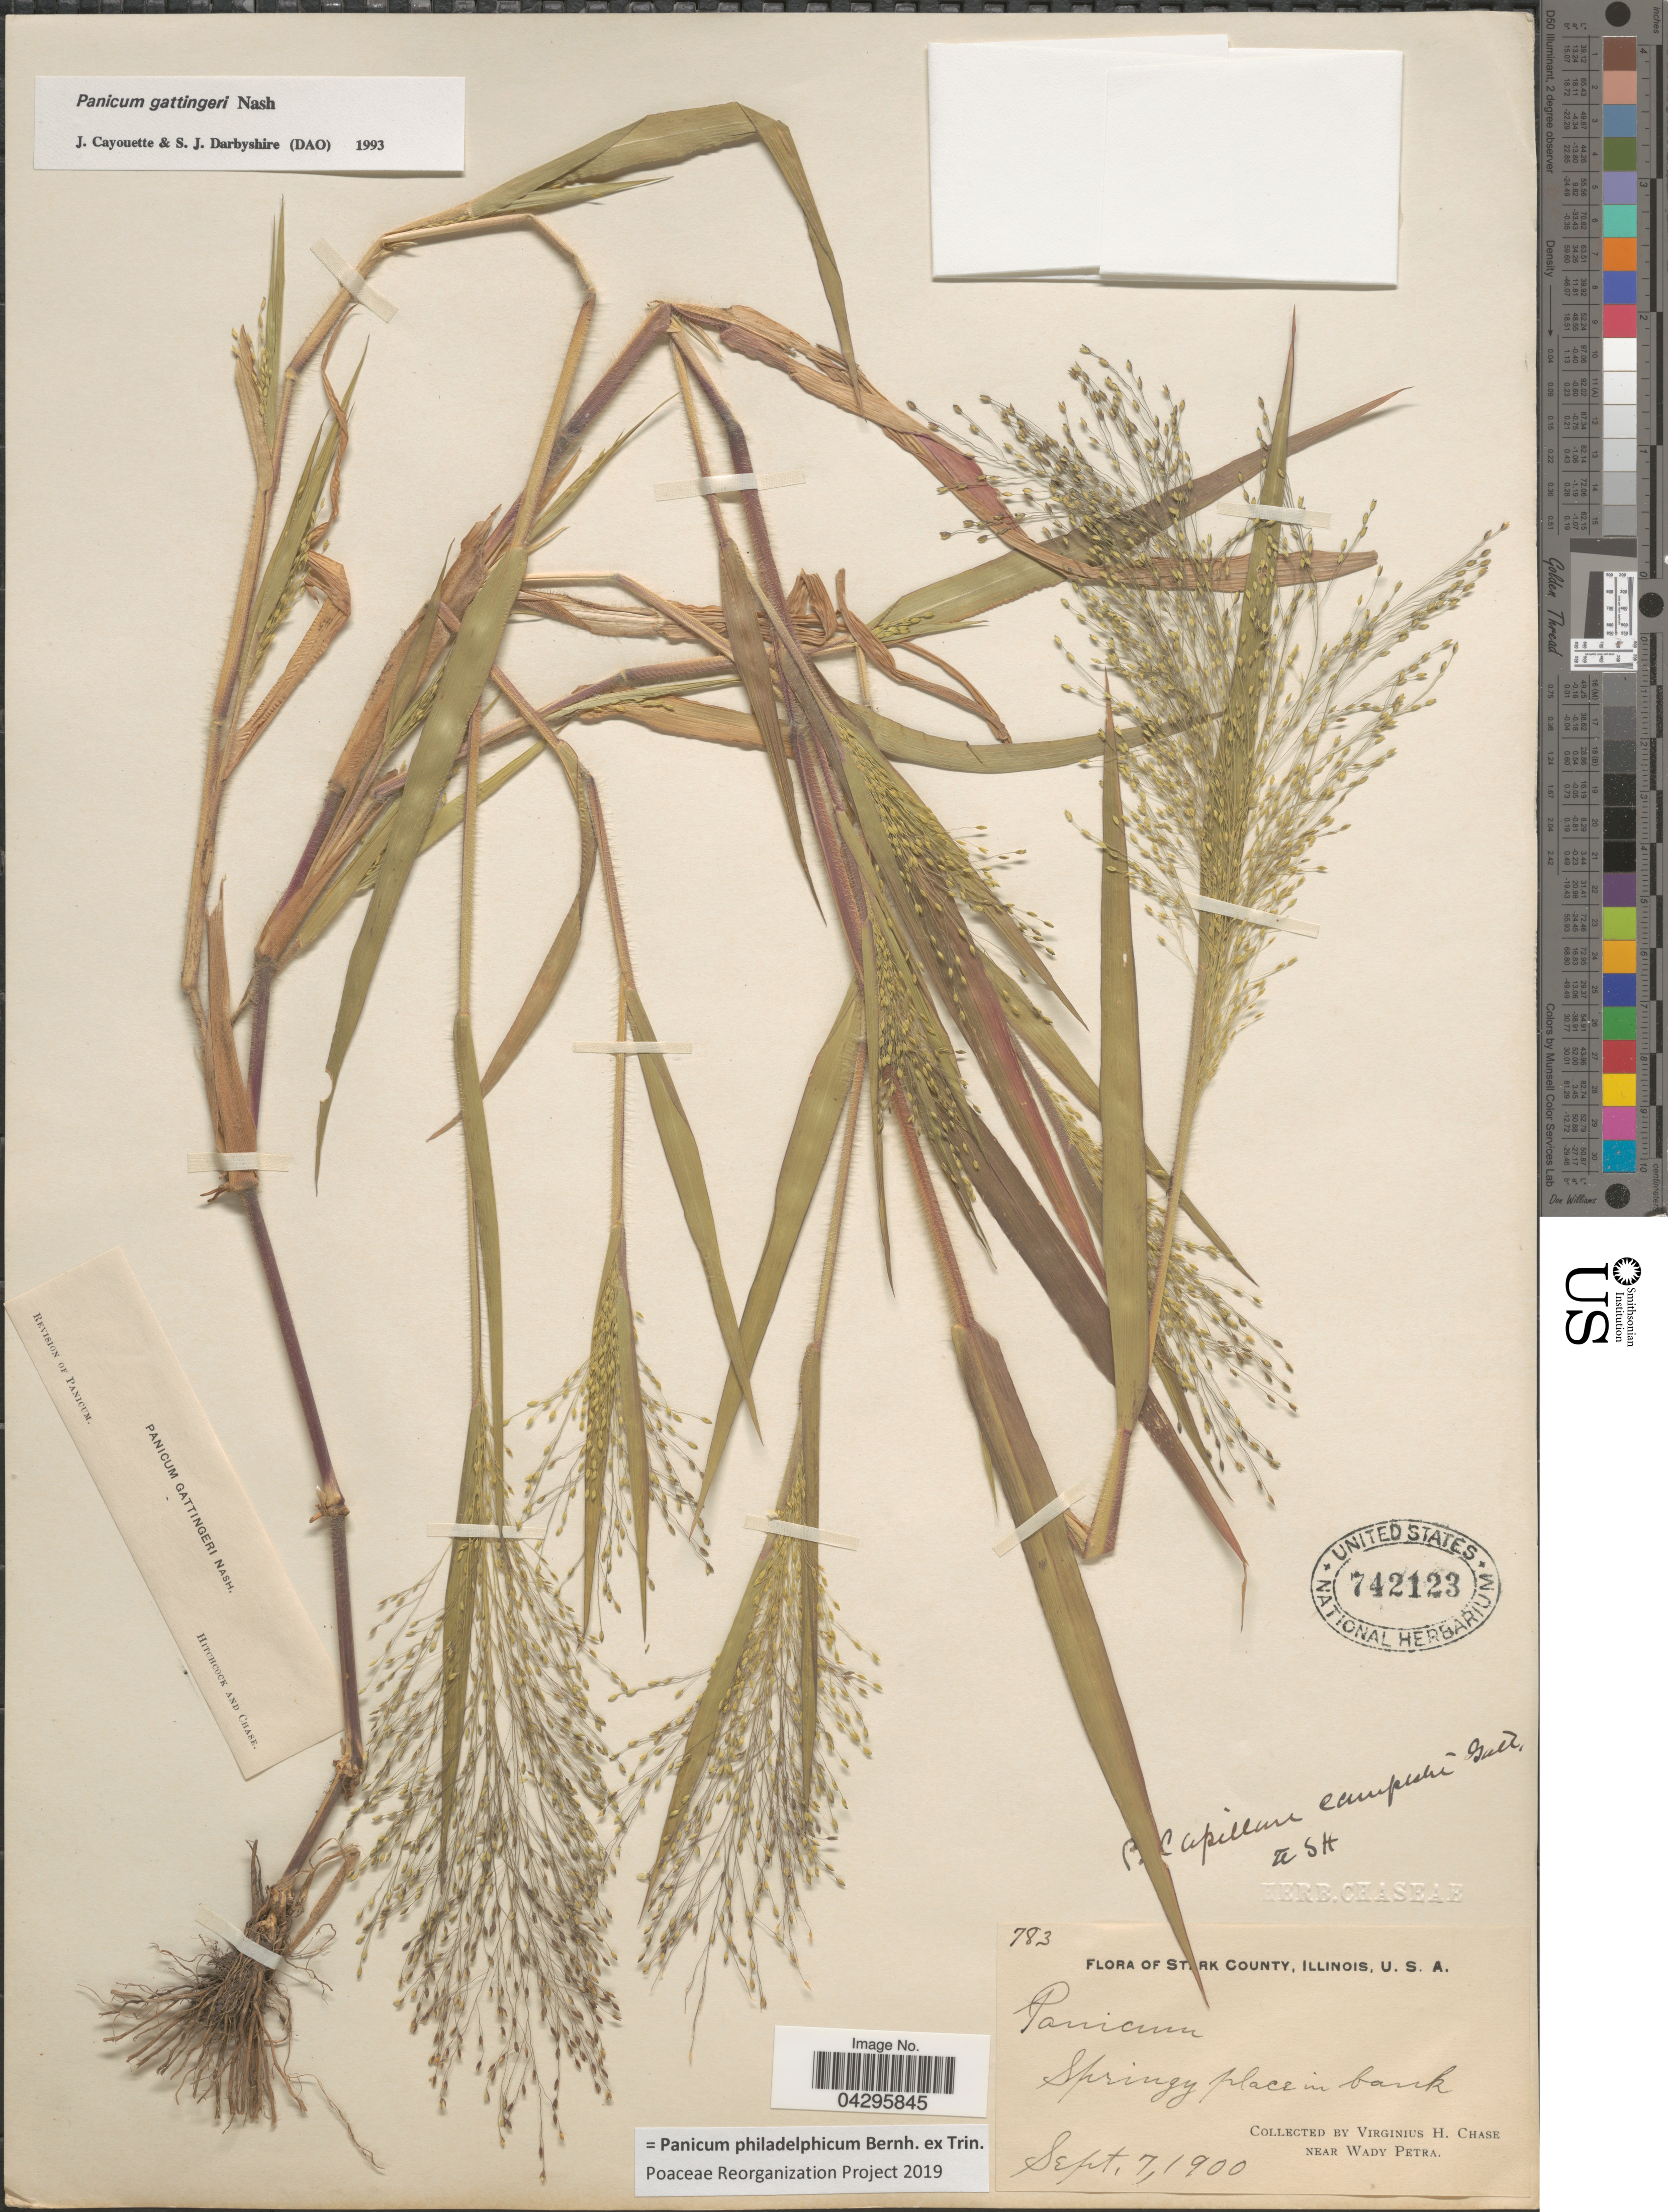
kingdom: Plantae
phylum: Tracheophyta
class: Liliopsida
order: Poales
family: Poaceae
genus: Panicum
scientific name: Panicum philadelphicum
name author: Bernh. ex Trin.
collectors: V. H. Chase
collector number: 783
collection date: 1900-09-07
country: United States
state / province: Illinois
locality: Stark County. Springy place in bank. Near Wady Petra.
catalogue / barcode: US 742123